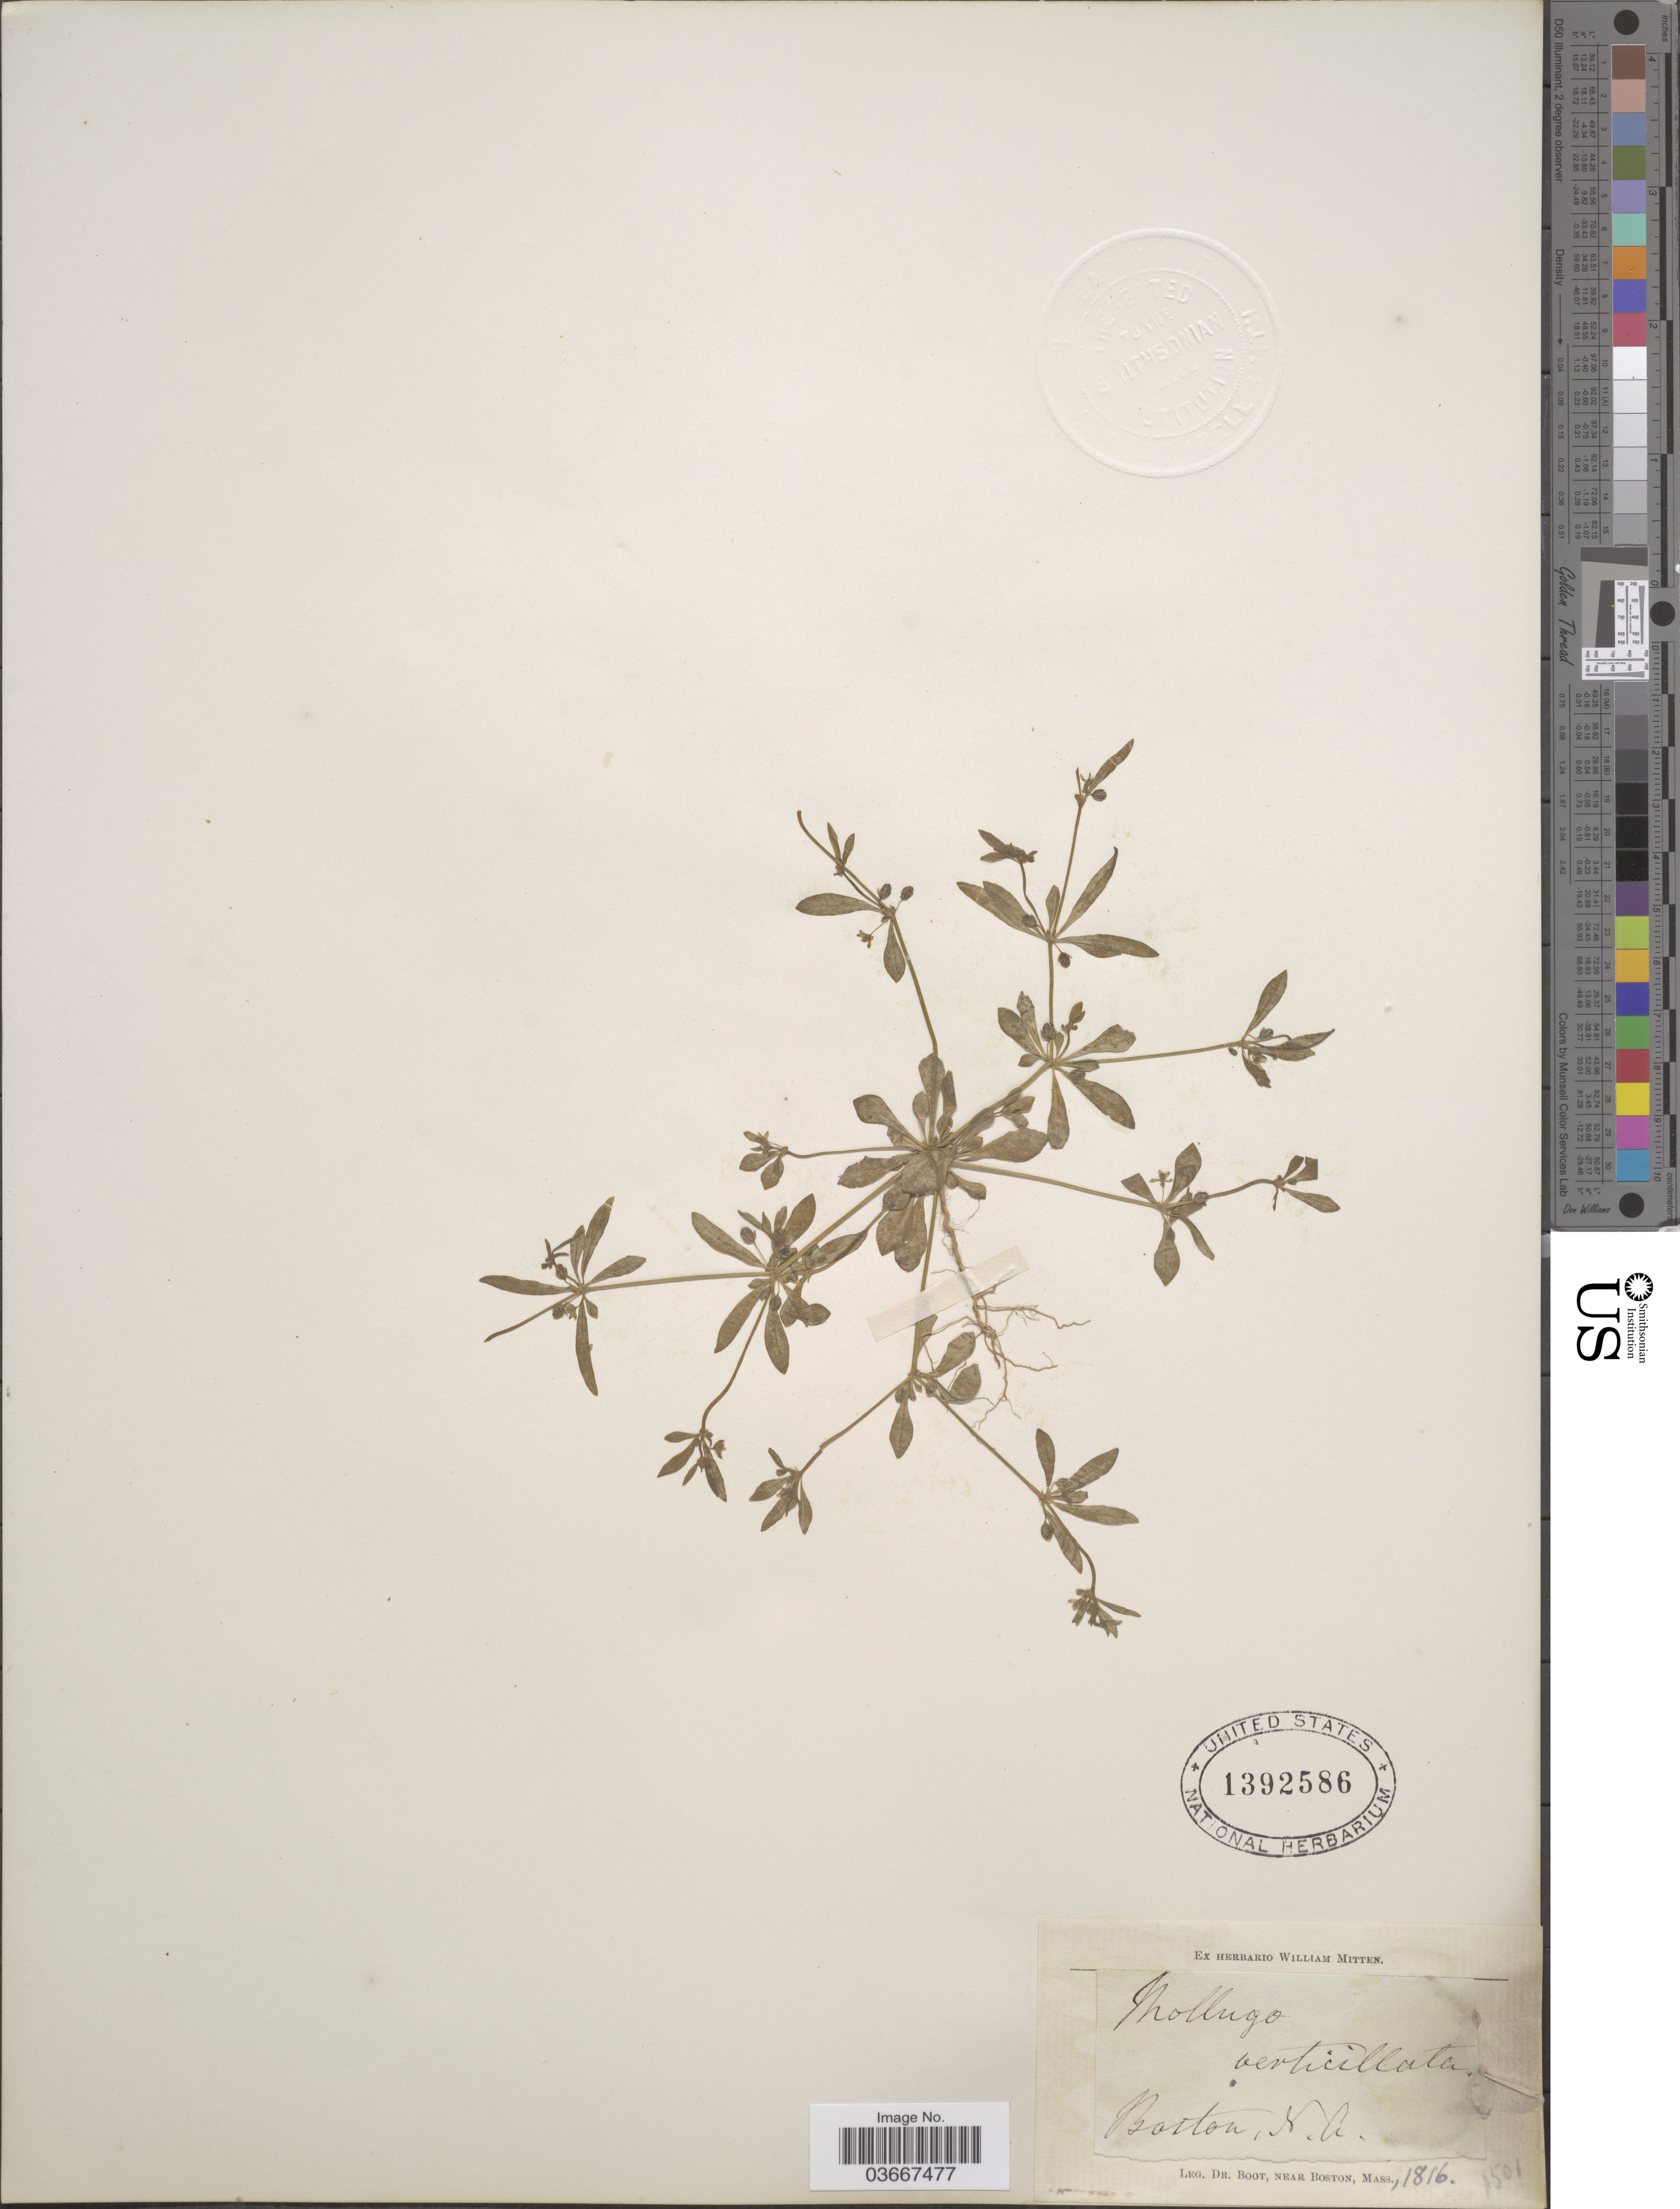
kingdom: Plantae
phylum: Tracheophyta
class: Magnoliopsida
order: Caryophyllales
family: Molluginaceae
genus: Mollugo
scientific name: Mollugo verticillata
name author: L.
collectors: Boot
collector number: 1501?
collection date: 1816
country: United States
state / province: Massachusetts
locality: Boston, M.A.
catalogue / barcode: US 1392586